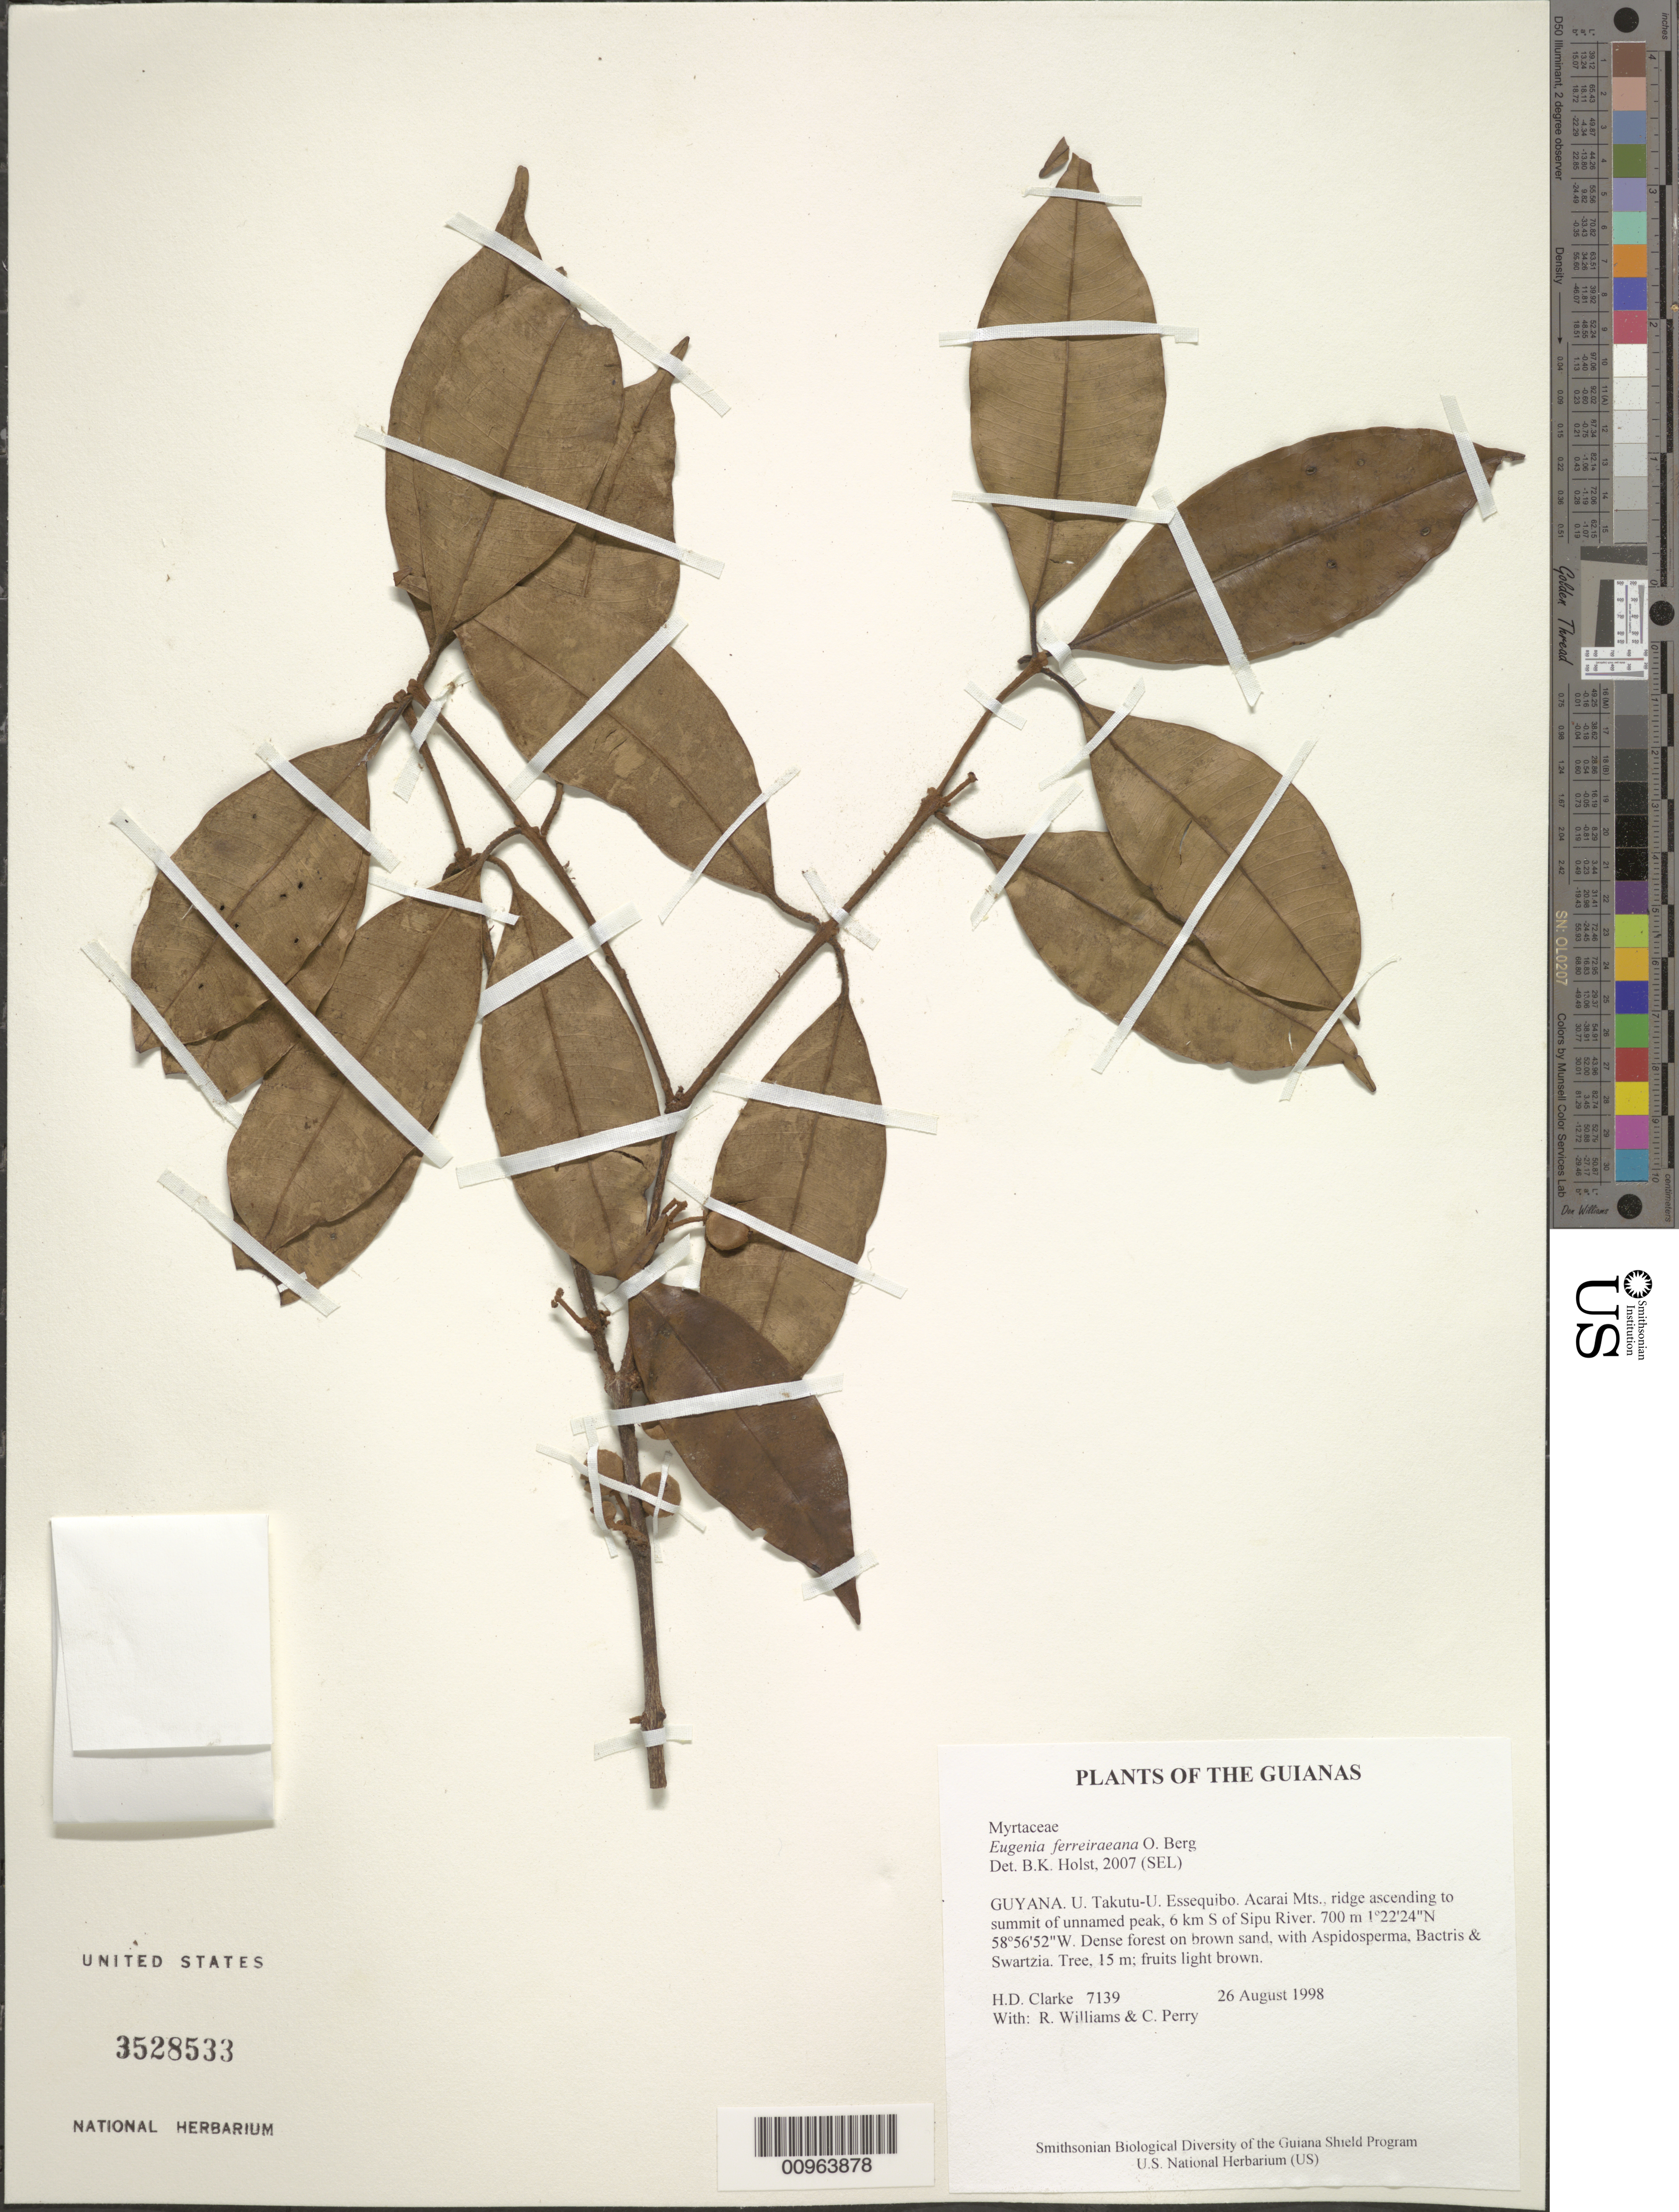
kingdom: Plantae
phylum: Tracheophyta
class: Magnoliopsida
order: Myrtales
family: Myrtaceae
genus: Eugenia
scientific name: Eugenia ferreiraeana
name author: O. Berg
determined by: Holst, Bruce K.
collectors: H. D. Clarke, R. Williams & C. Perry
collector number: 7139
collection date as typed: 26 August 1998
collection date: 1998-08-26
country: Guyana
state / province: U. Takutu-U. Essequibo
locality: Acarai Mts., ridge ascending to summit of unnamed peak, 6 km S of Sipu River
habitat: Dense forest on brown sand, with Aspidosperma, Bactris & Swartzia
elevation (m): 700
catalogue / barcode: US 3528533